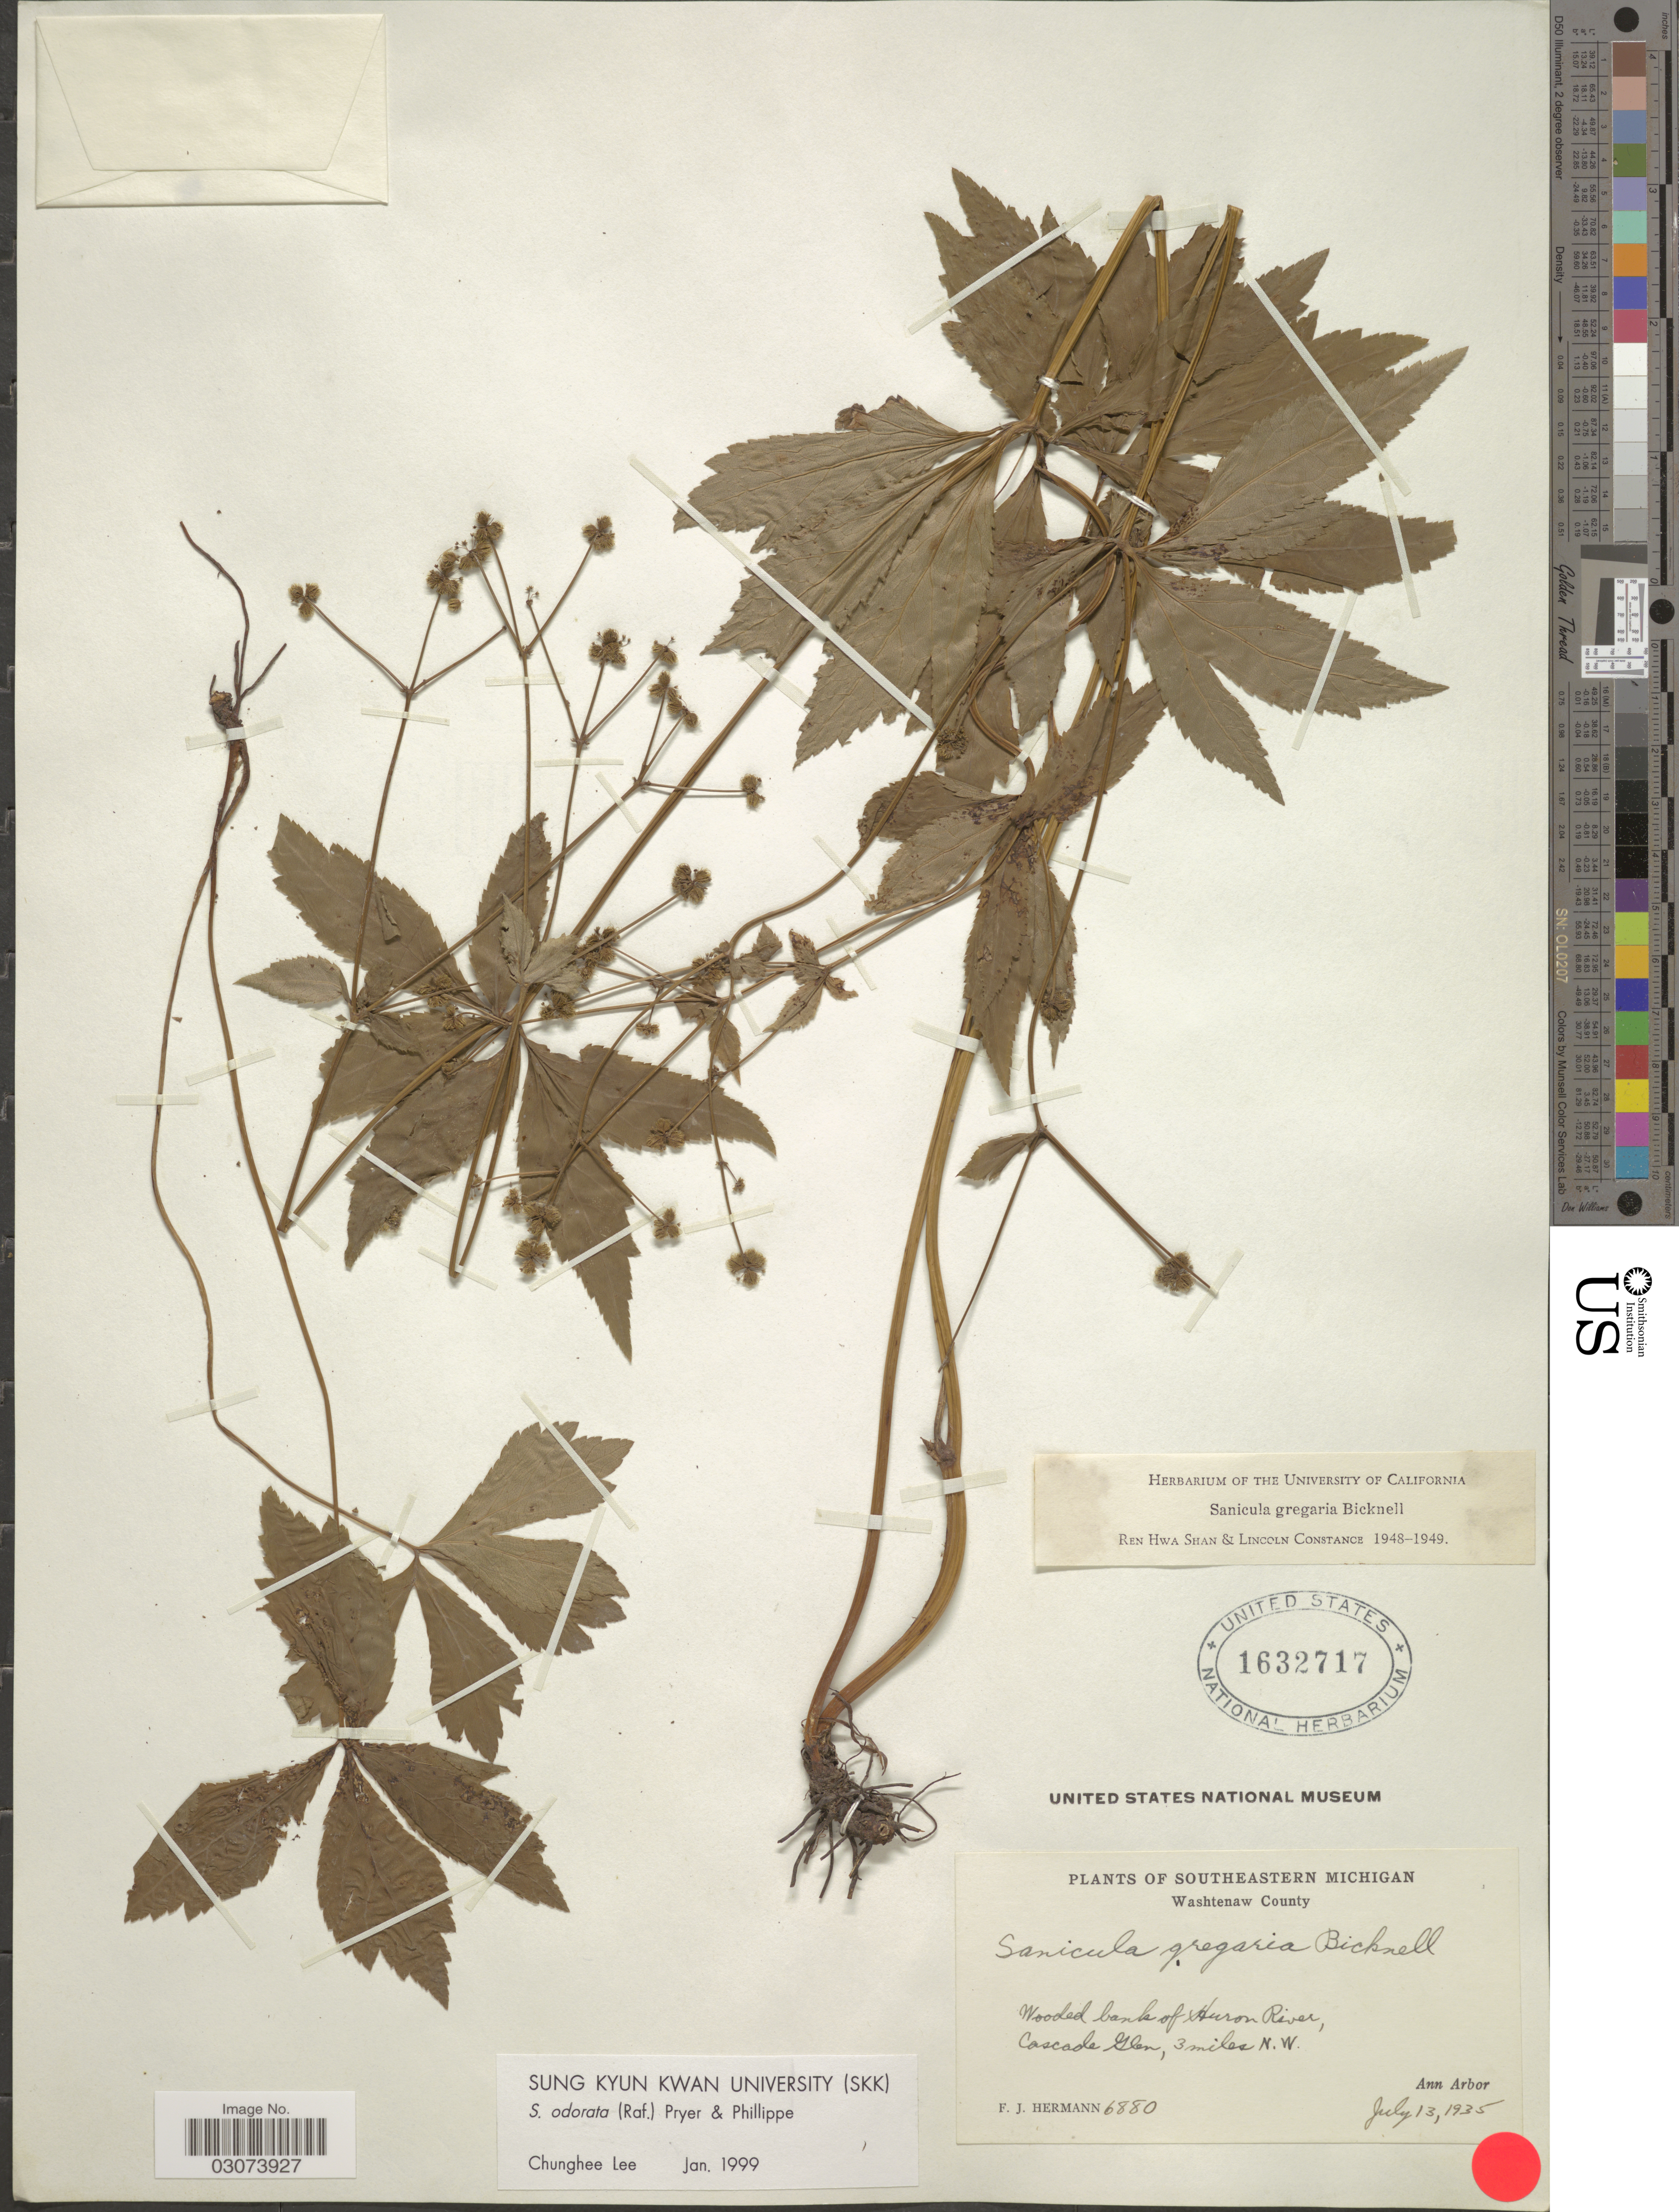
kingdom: Plantae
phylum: Tracheophyta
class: Magnoliopsida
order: Apiales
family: Apiaceae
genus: Sanicula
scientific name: Sanicula odorata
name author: (Raf.) Pryer & Phillippe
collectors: F. J. Hermann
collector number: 6880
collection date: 1935-07-13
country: United States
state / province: Michigan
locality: Southeastern Michigan. Washtenaw County. Wooded bank of Huron River, Cascade Glen, 3 miles N.W. Ann Arbor.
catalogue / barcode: US 1632717